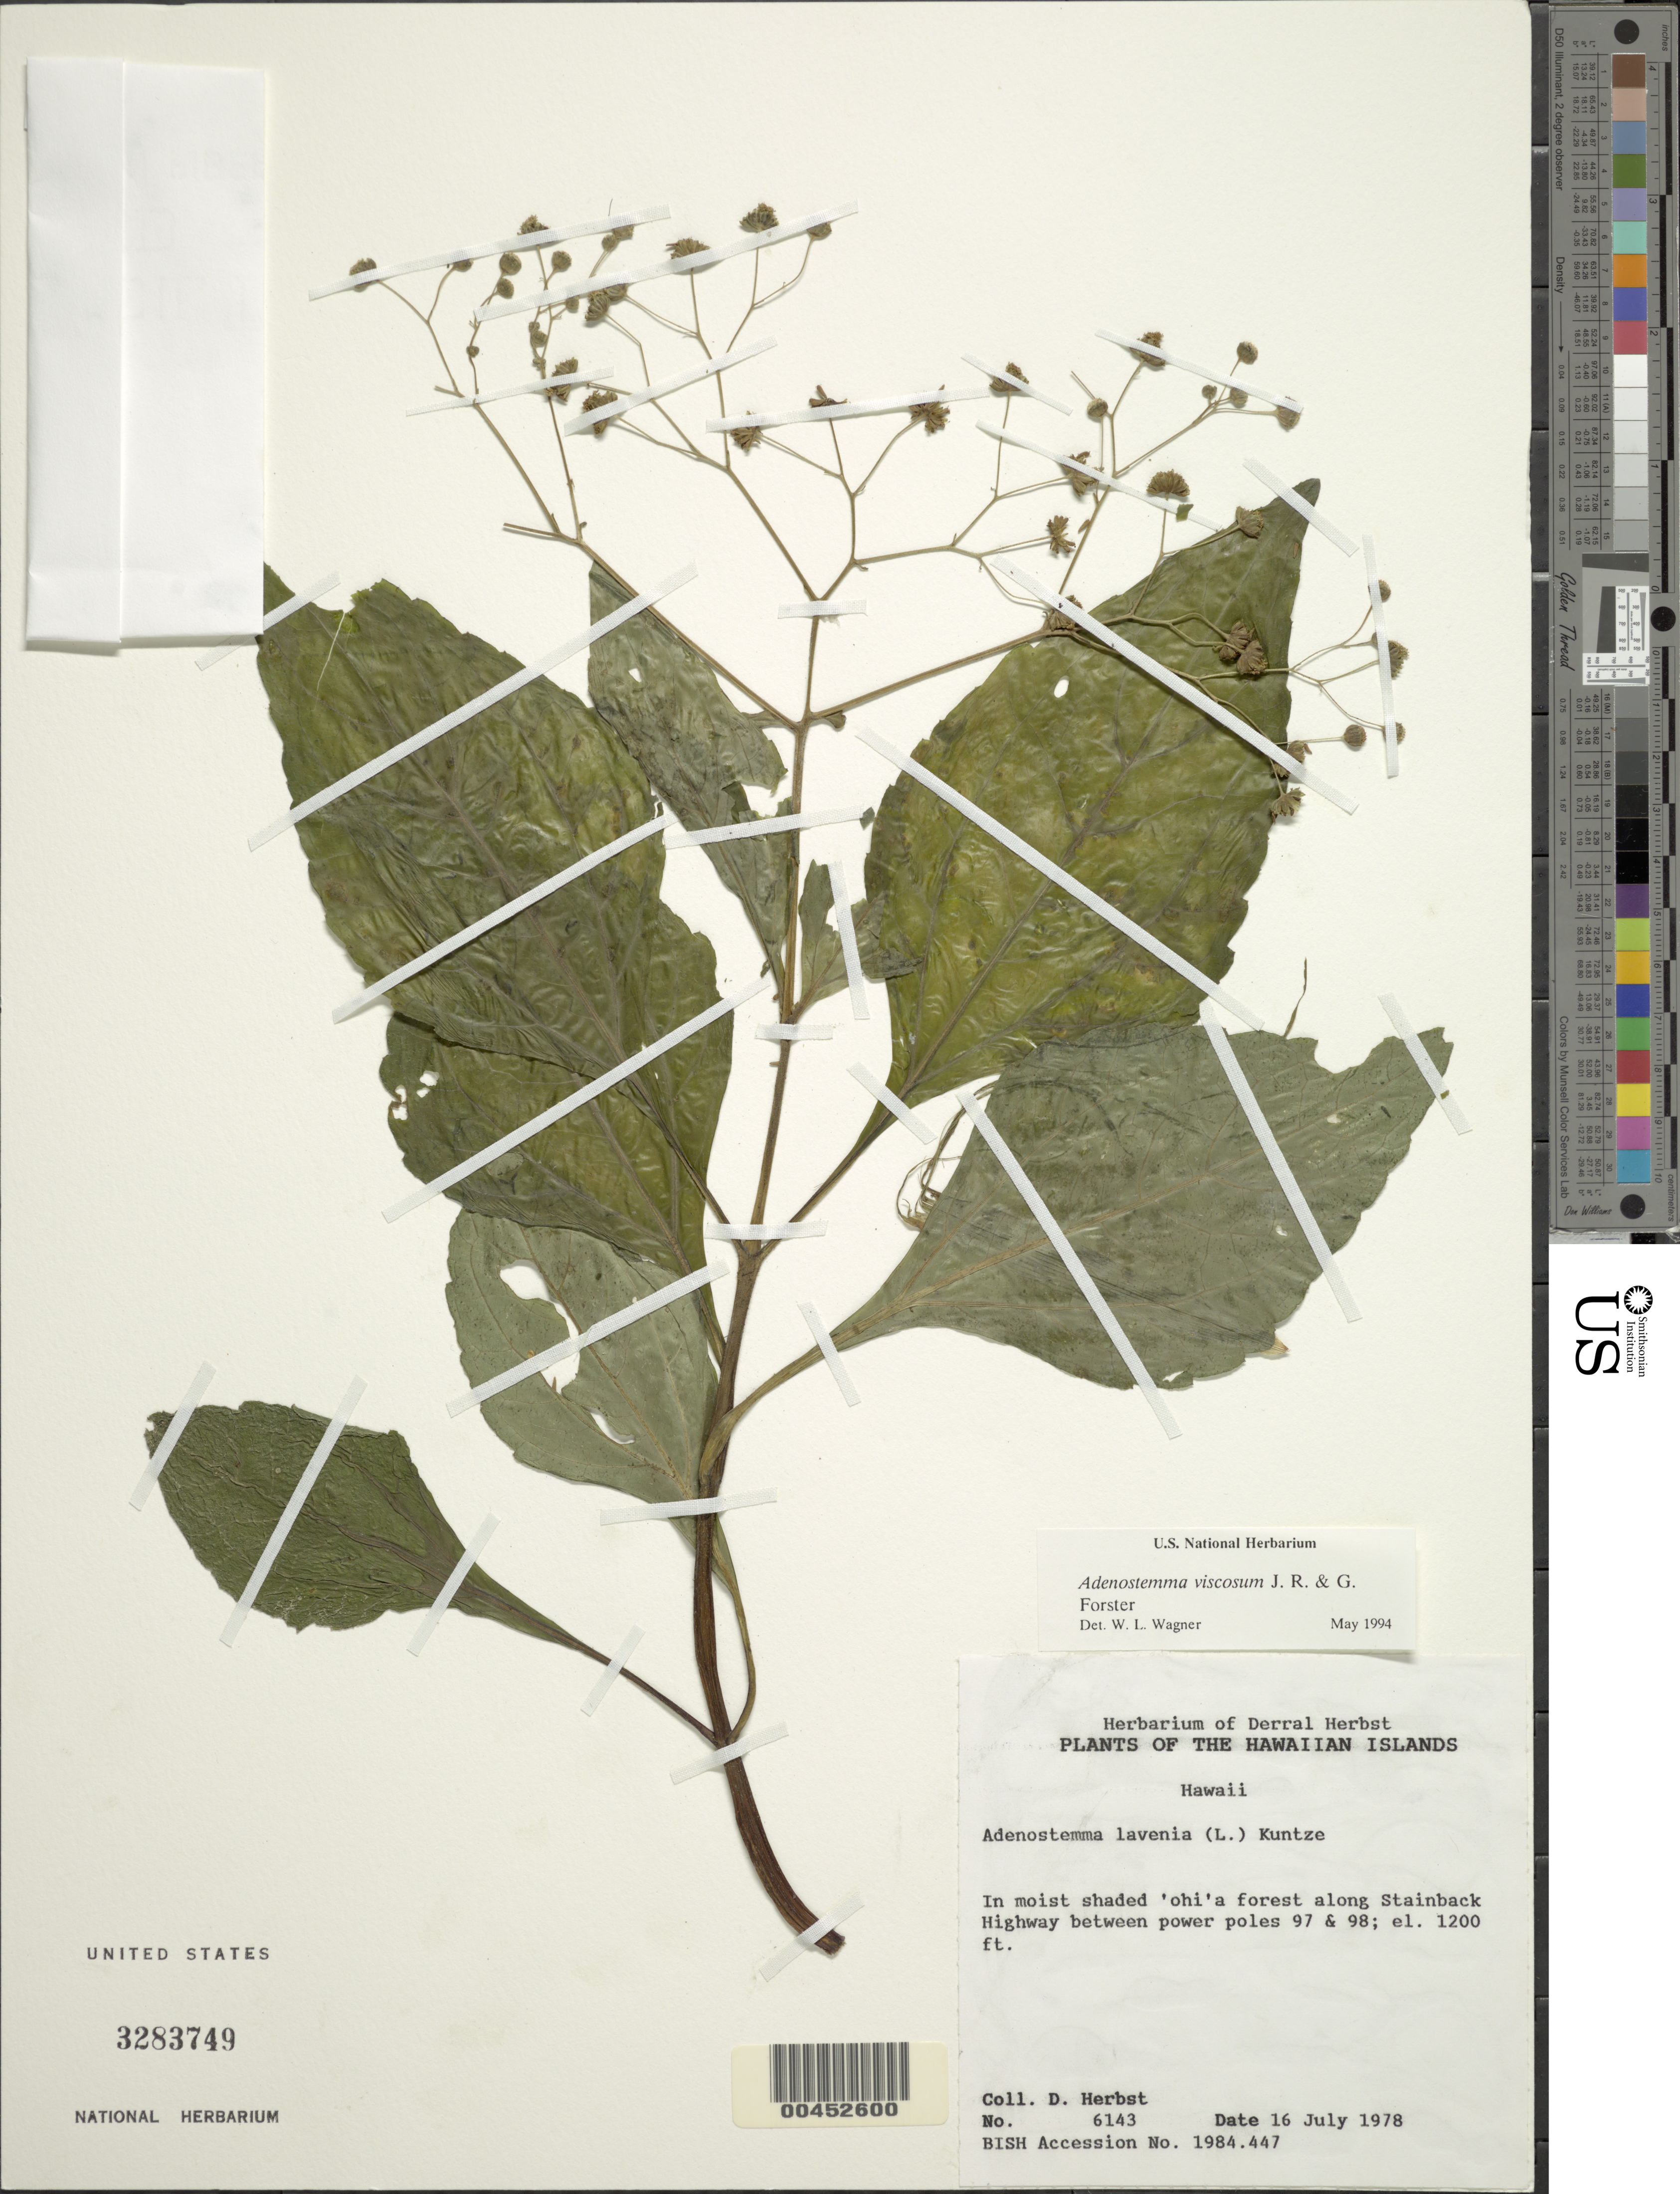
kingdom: Plantae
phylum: Tracheophyta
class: Magnoliopsida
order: Asterales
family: Asteraceae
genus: Adenostemma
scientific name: Adenostemma viscosum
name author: J.R. Forst. & G. Forst.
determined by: Wagner, W. L., (BOT), Smithsonian Institution - National Museum of Natural History (UNITED STATES)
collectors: D. R. Herbst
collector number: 6143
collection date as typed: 16 Jul 1978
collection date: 1978-07-16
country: United States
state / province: Hawaii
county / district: Hawaii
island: Hawaii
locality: Along Stainback Highway between power poles 97 and 98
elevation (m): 366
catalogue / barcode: US 3283749